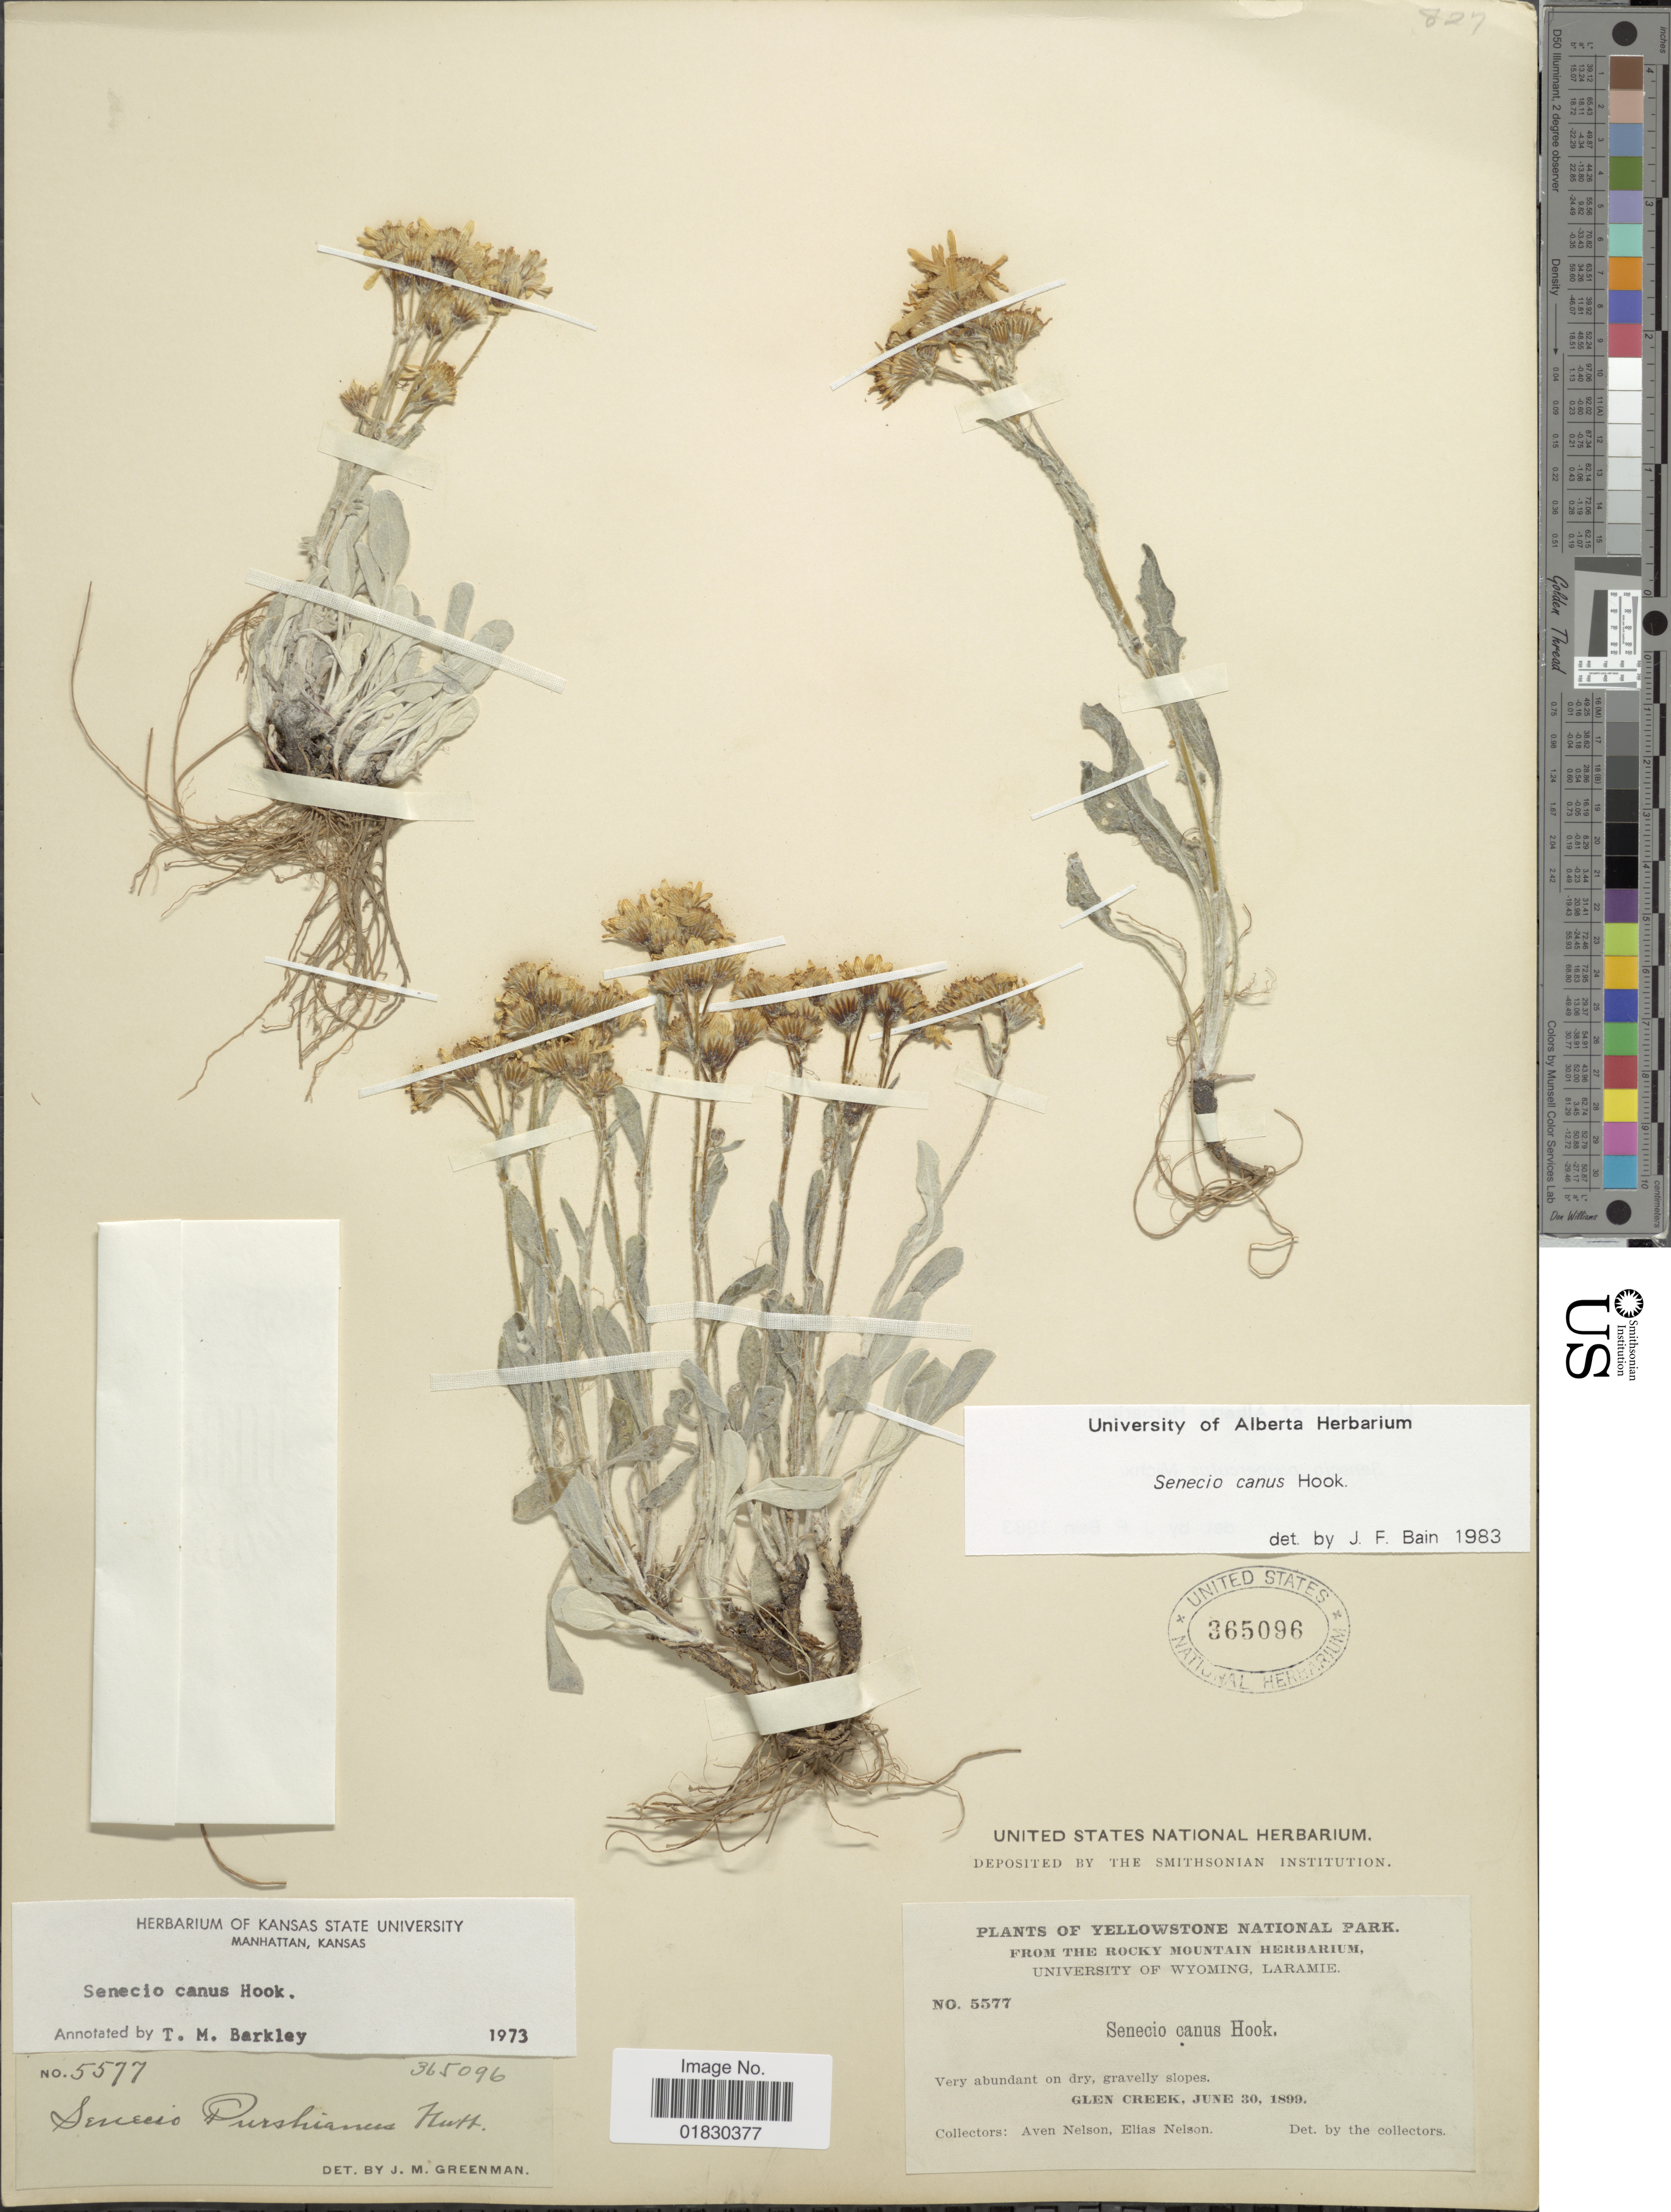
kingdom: Plantae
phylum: Tracheophyta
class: Magnoliopsida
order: Asterales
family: Asteraceae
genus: Packera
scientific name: Packera cana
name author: (Hook.) W.A. Weber & Á. Löve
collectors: A. Nelson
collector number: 5577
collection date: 1899-06-30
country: United States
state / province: Wyoming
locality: The Yellowstone National Park, Glen Creek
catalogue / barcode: US 365096